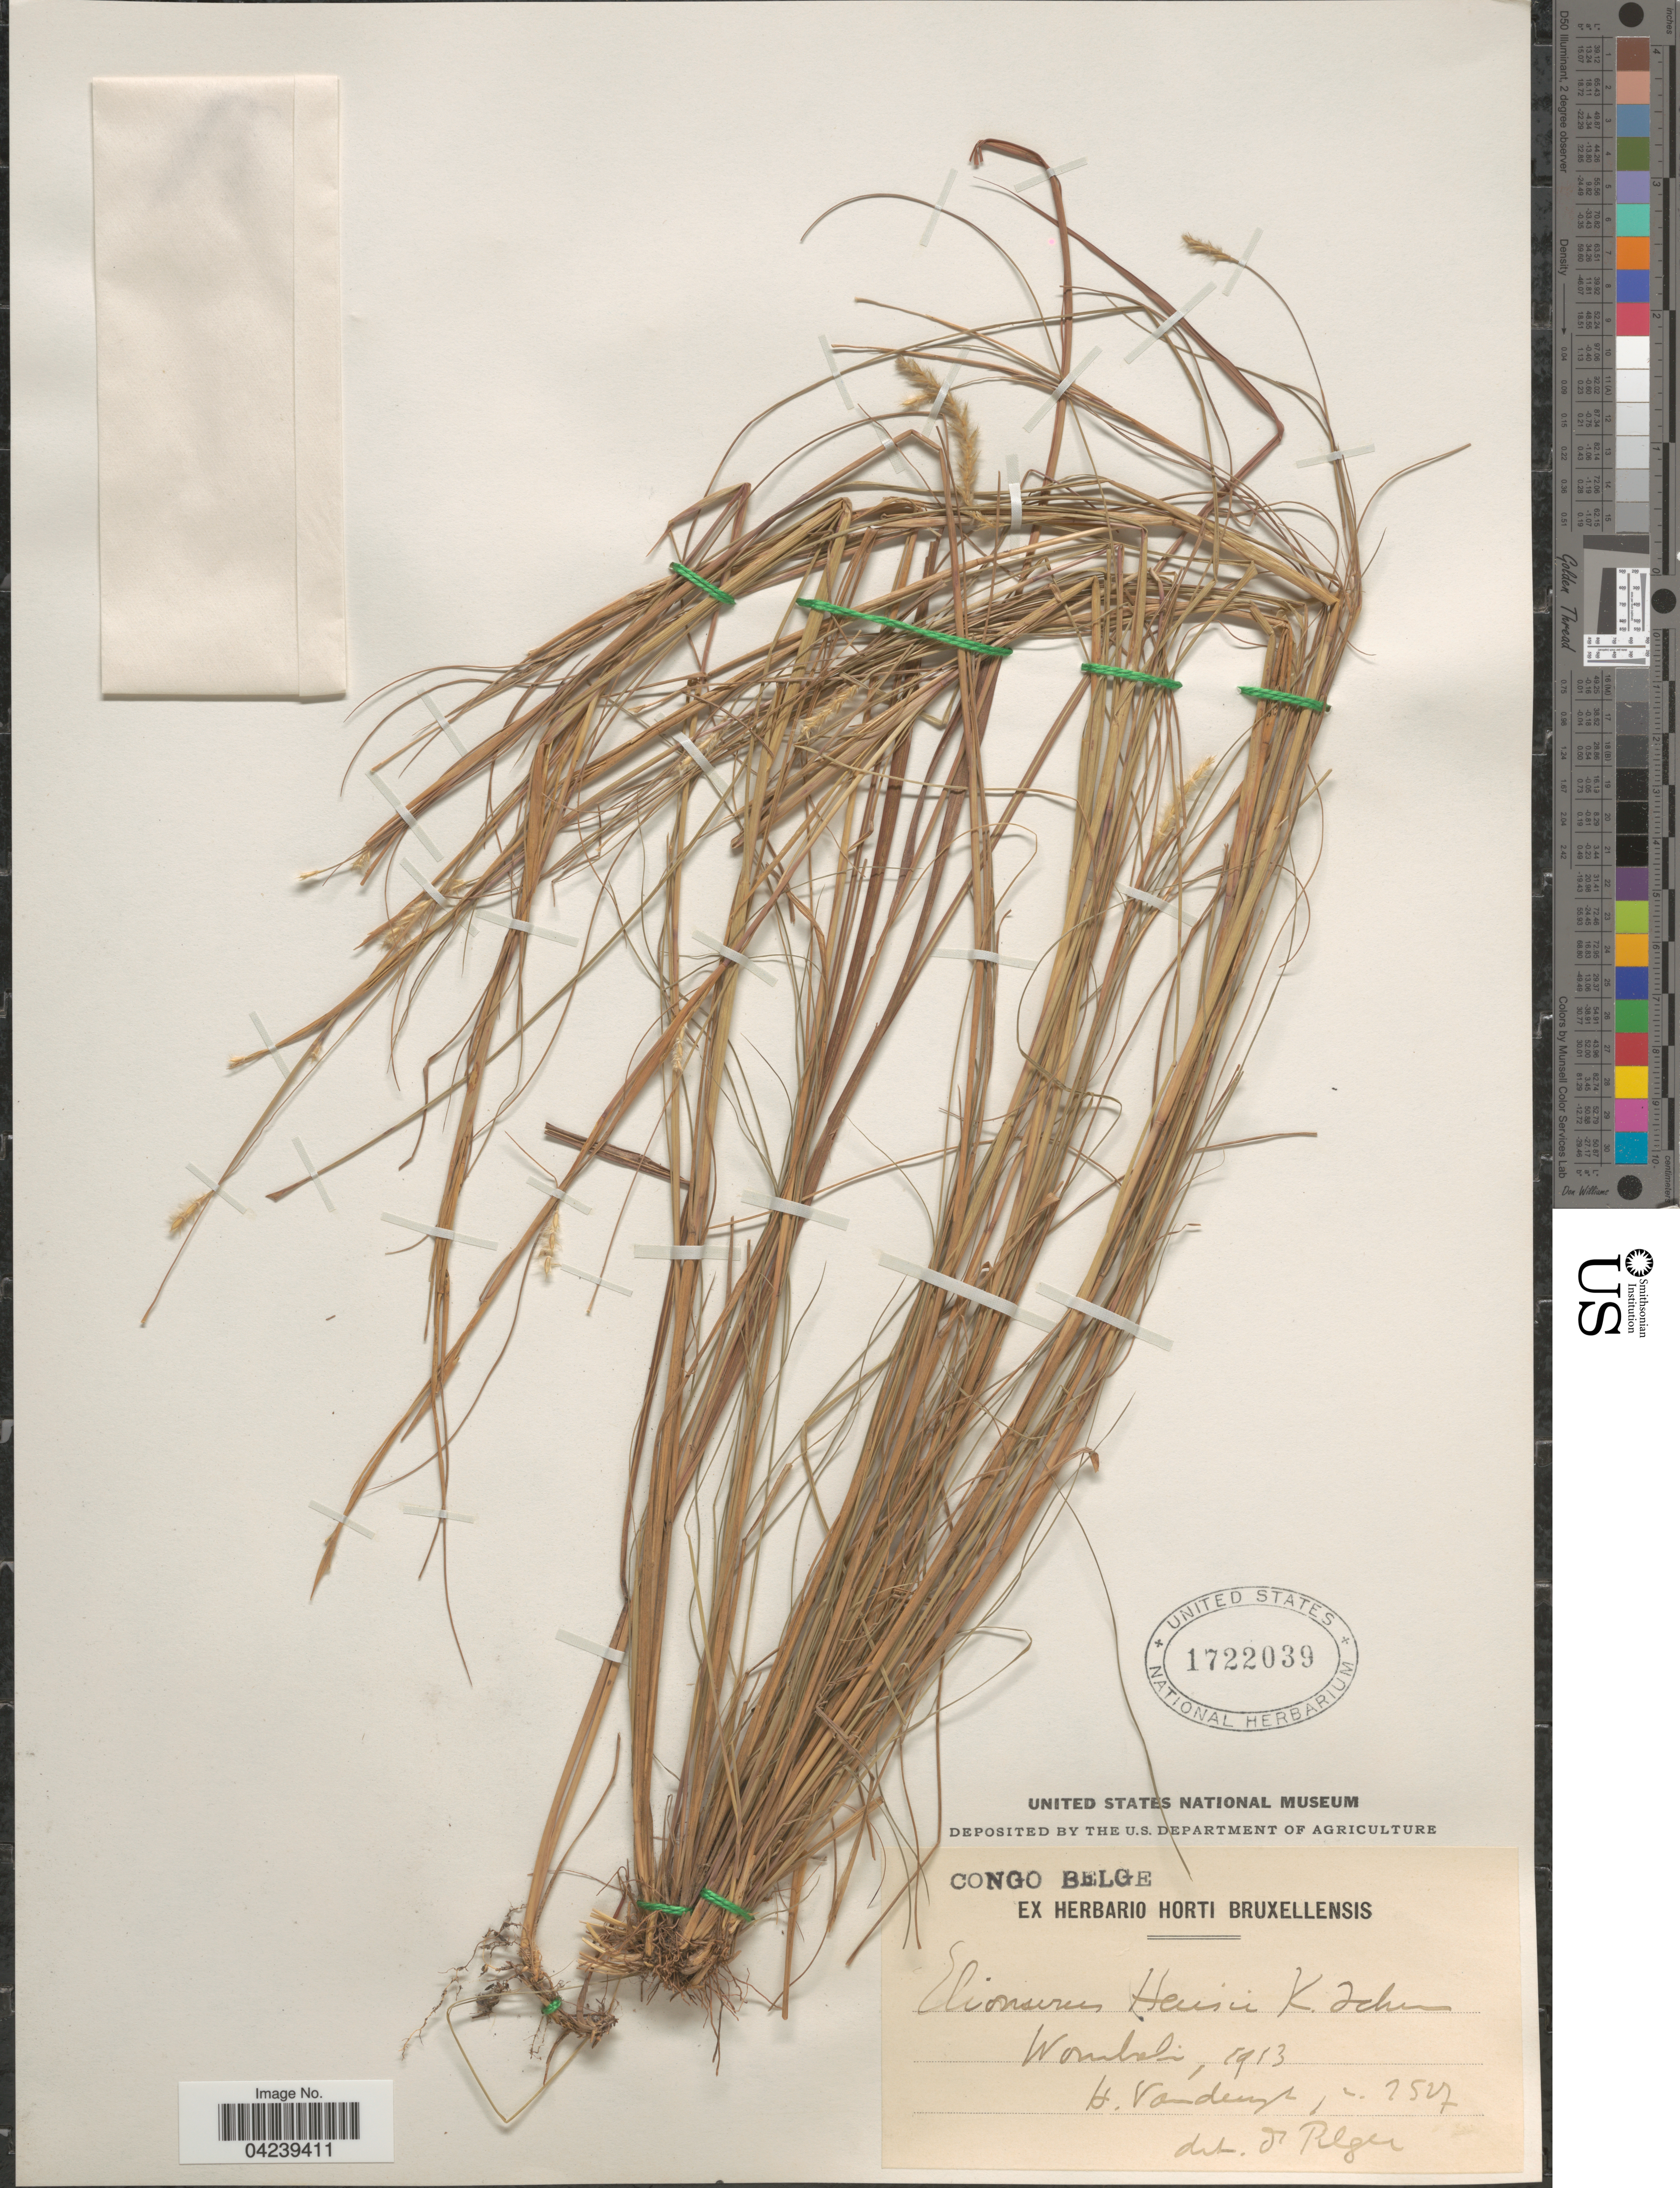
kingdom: Plantae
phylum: Tracheophyta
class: Liliopsida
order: Poales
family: Poaceae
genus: Elionurus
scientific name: Elionurus hensii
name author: K. Schum.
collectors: H. J. R. Vanderyst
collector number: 2527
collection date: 1913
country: Congo, Democratic Republic of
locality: Wombali.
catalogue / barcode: US 1722039